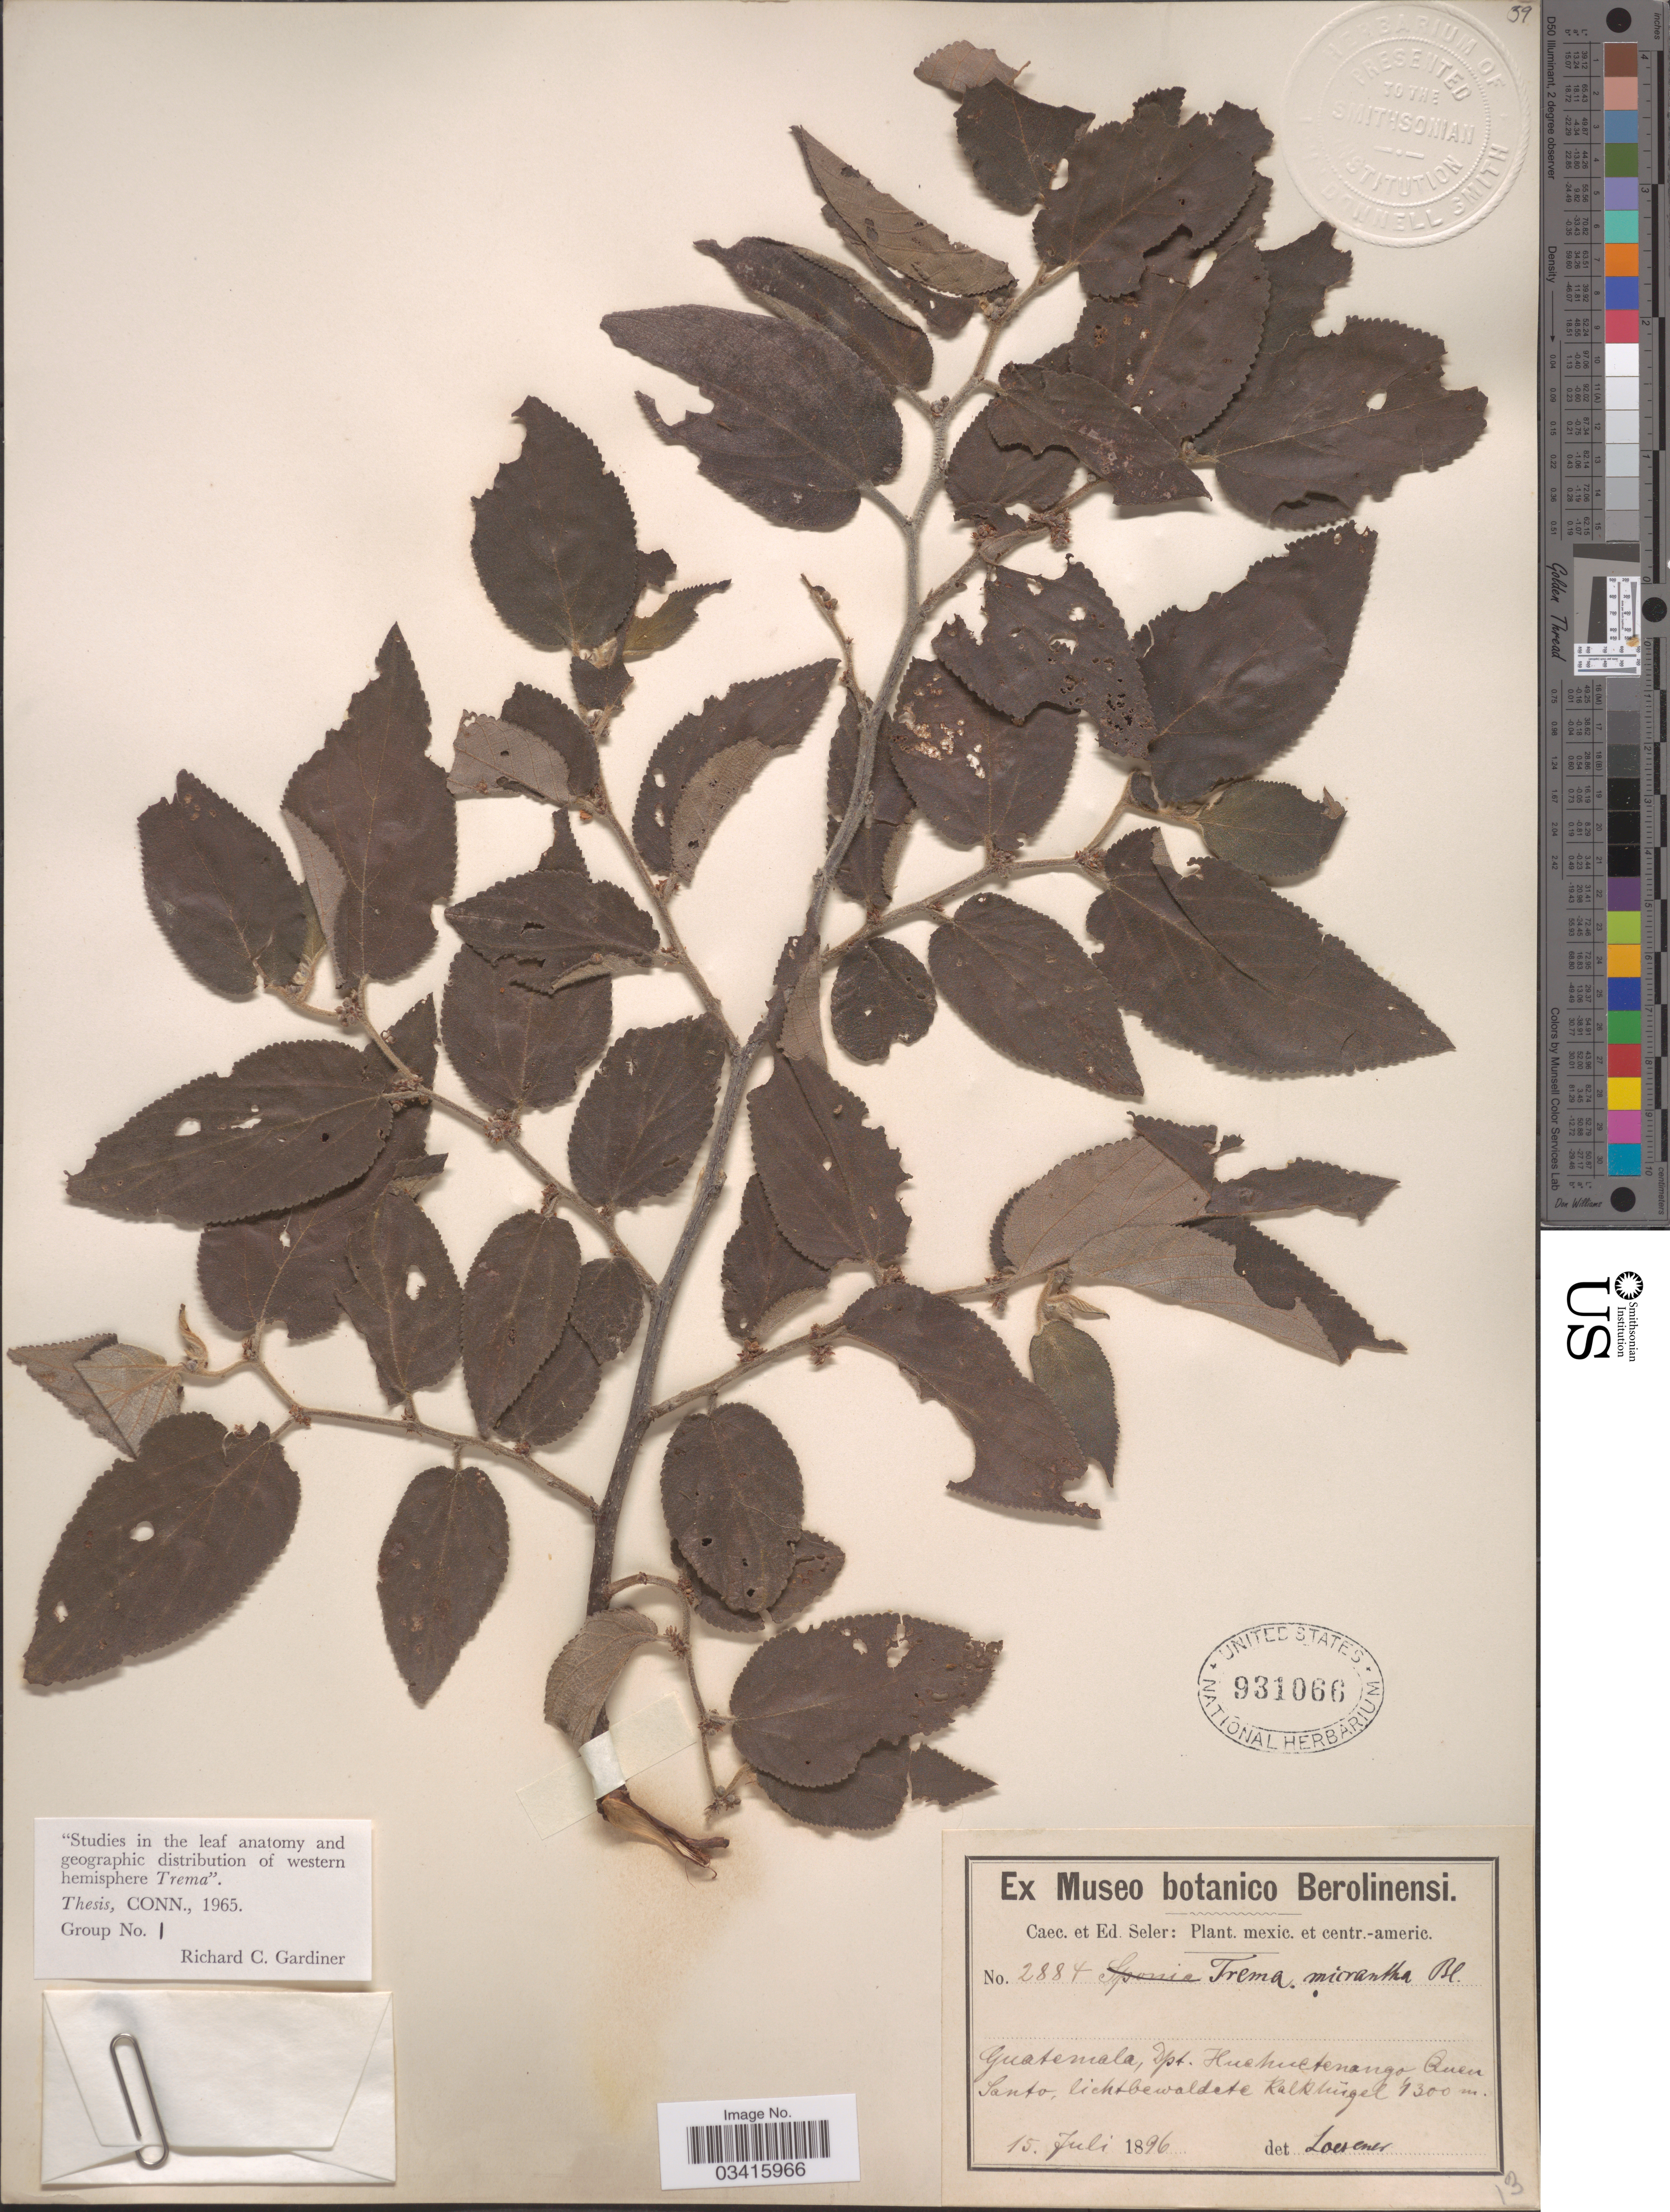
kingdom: Plantae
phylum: Tracheophyta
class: Magnoliopsida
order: Rosales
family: Cannabaceae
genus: Trema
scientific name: Trema micranthum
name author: (L.) Blume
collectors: ex Caec. et Ed Seler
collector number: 2884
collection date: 1896-07-15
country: Guatemala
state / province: Huehuetenango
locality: Dpt. Huehuetenango Quen Santo, lichtbewaldete Kalkhügel.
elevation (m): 1300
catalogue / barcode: US 931066